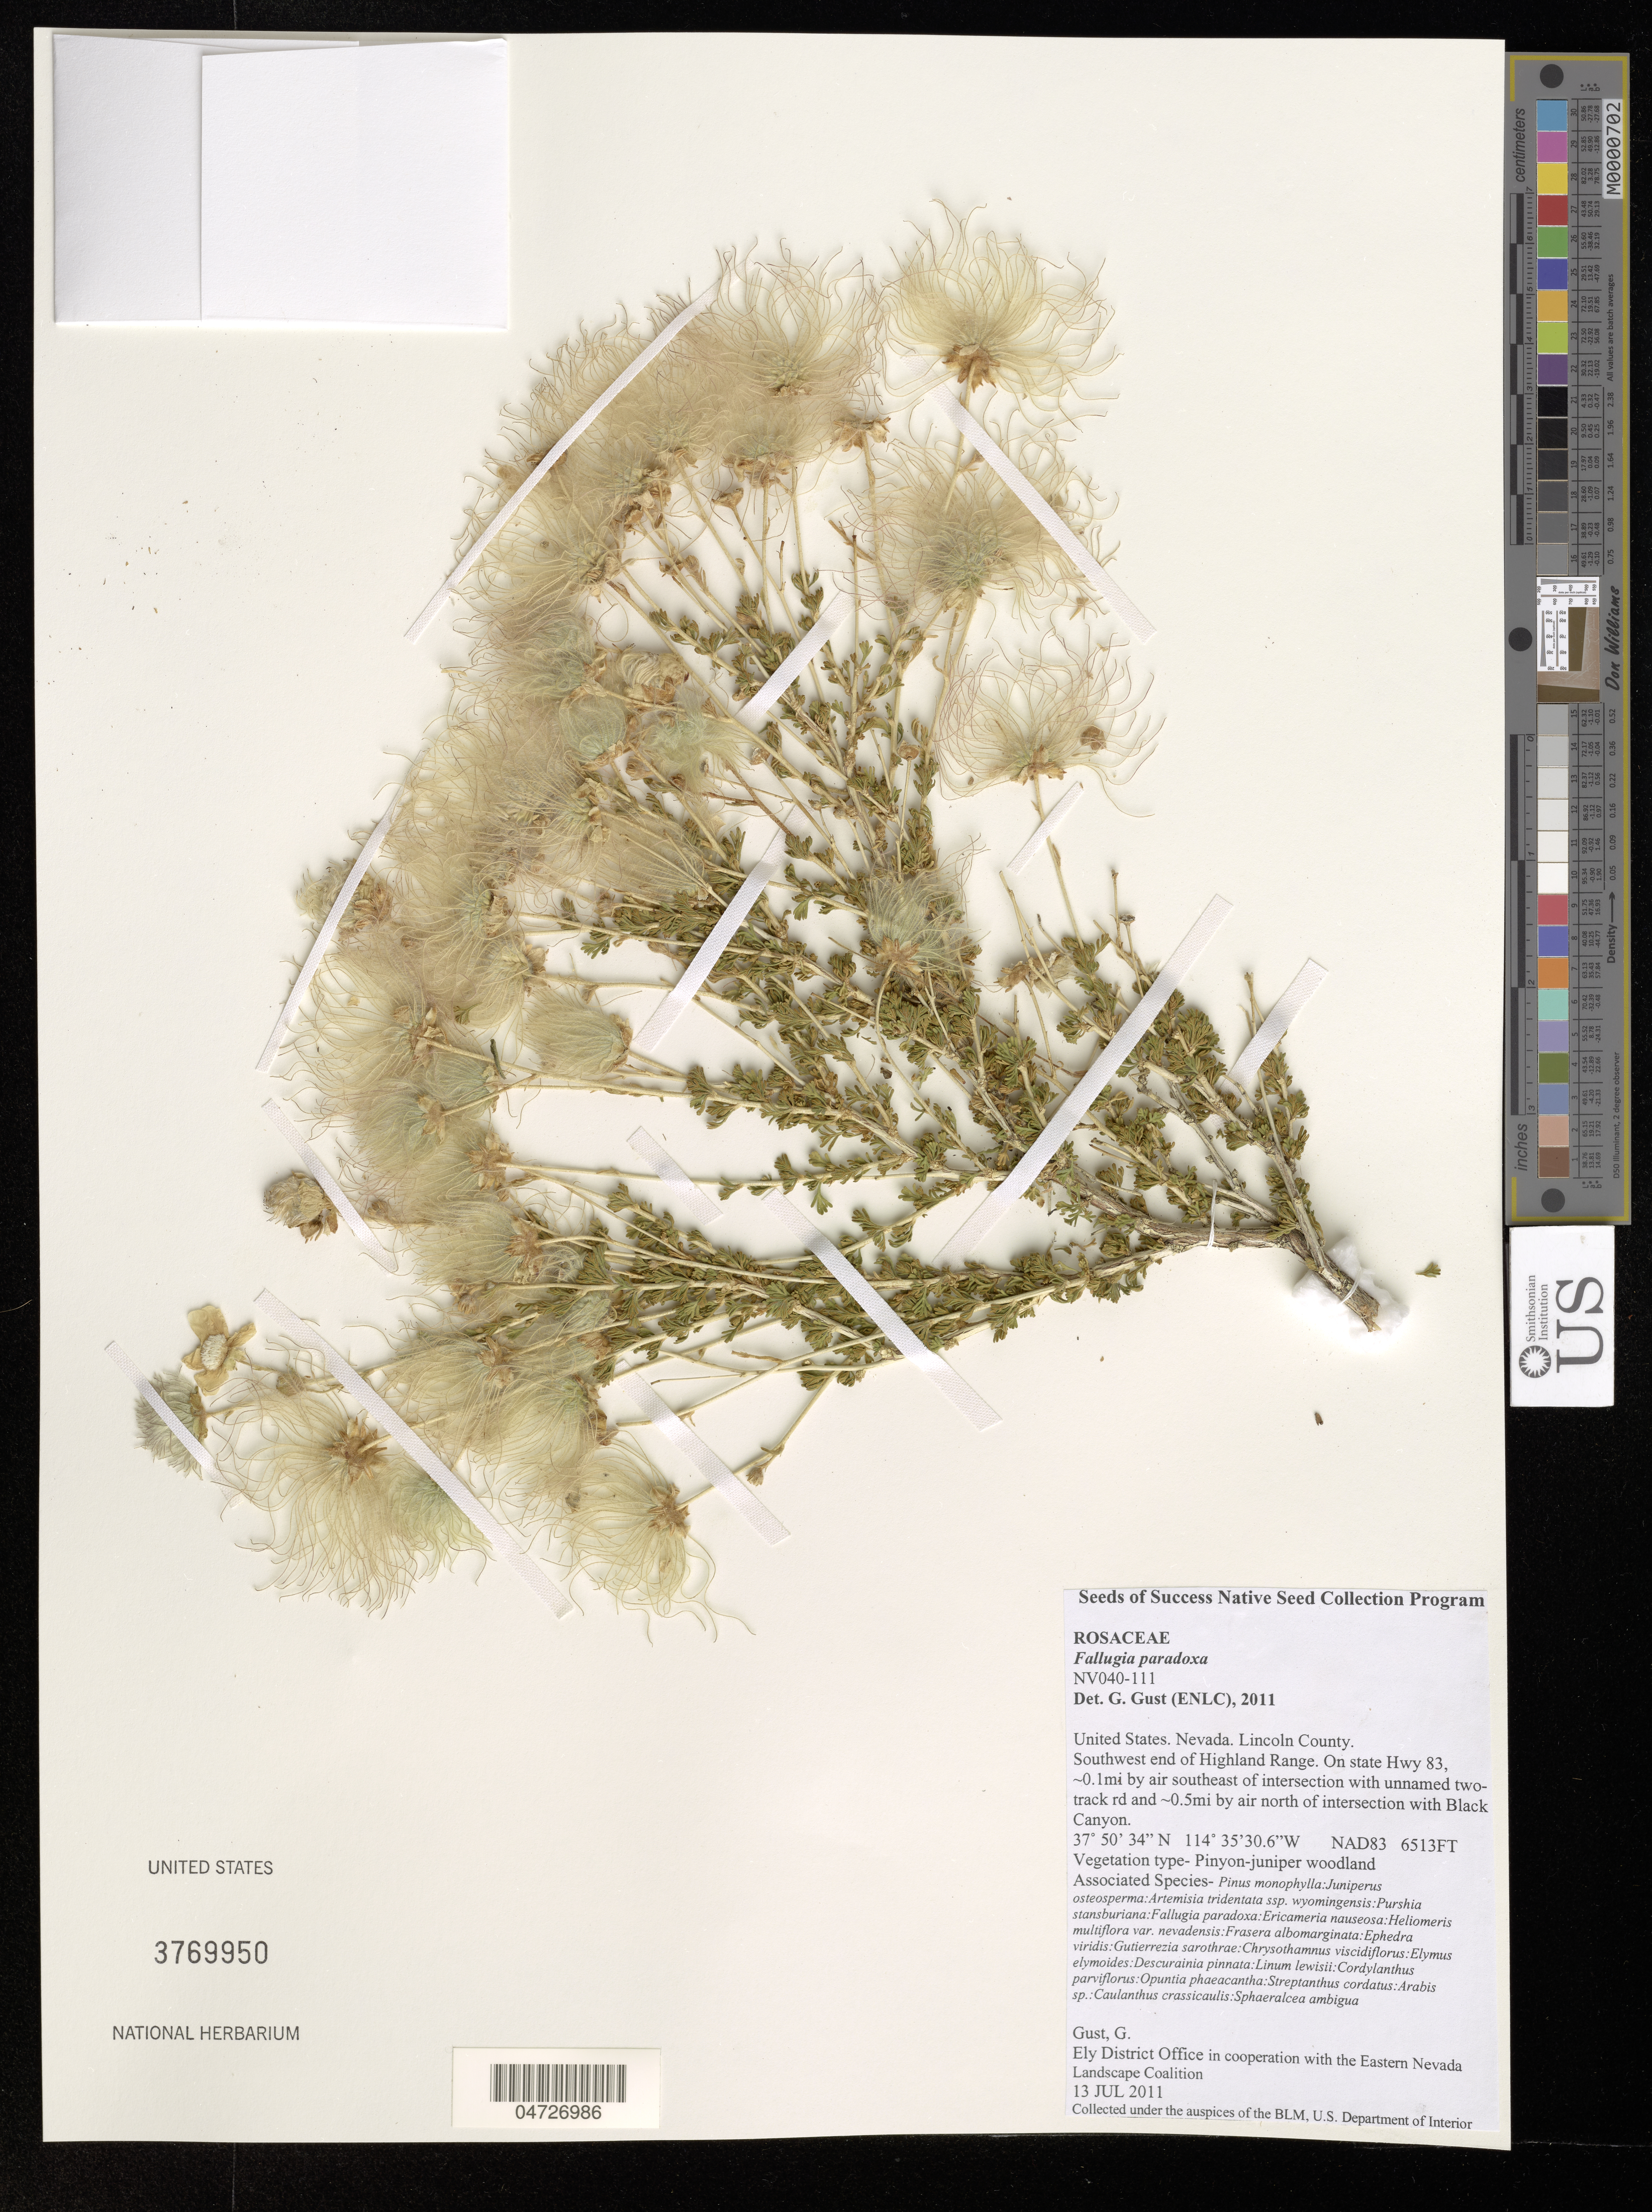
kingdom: Plantae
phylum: Tracheophyta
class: Magnoliopsida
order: Rosales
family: Rosaceae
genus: Fallugia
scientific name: Fallugia paradoxa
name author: (D. Don ex Tilloch & T. Taylor) Endl. ex Torr.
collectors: G. Gust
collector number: NV040-111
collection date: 2011-07-13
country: United States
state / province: Nevada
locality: Lincoln County. Southwest end of Highland Range. On state Hwy 83, ~0.1mi by air southeast of intersection with unnamed two-track rd and ~0.5mi by air north of intersection with Black Canyon.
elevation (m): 1985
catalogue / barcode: US 3769950